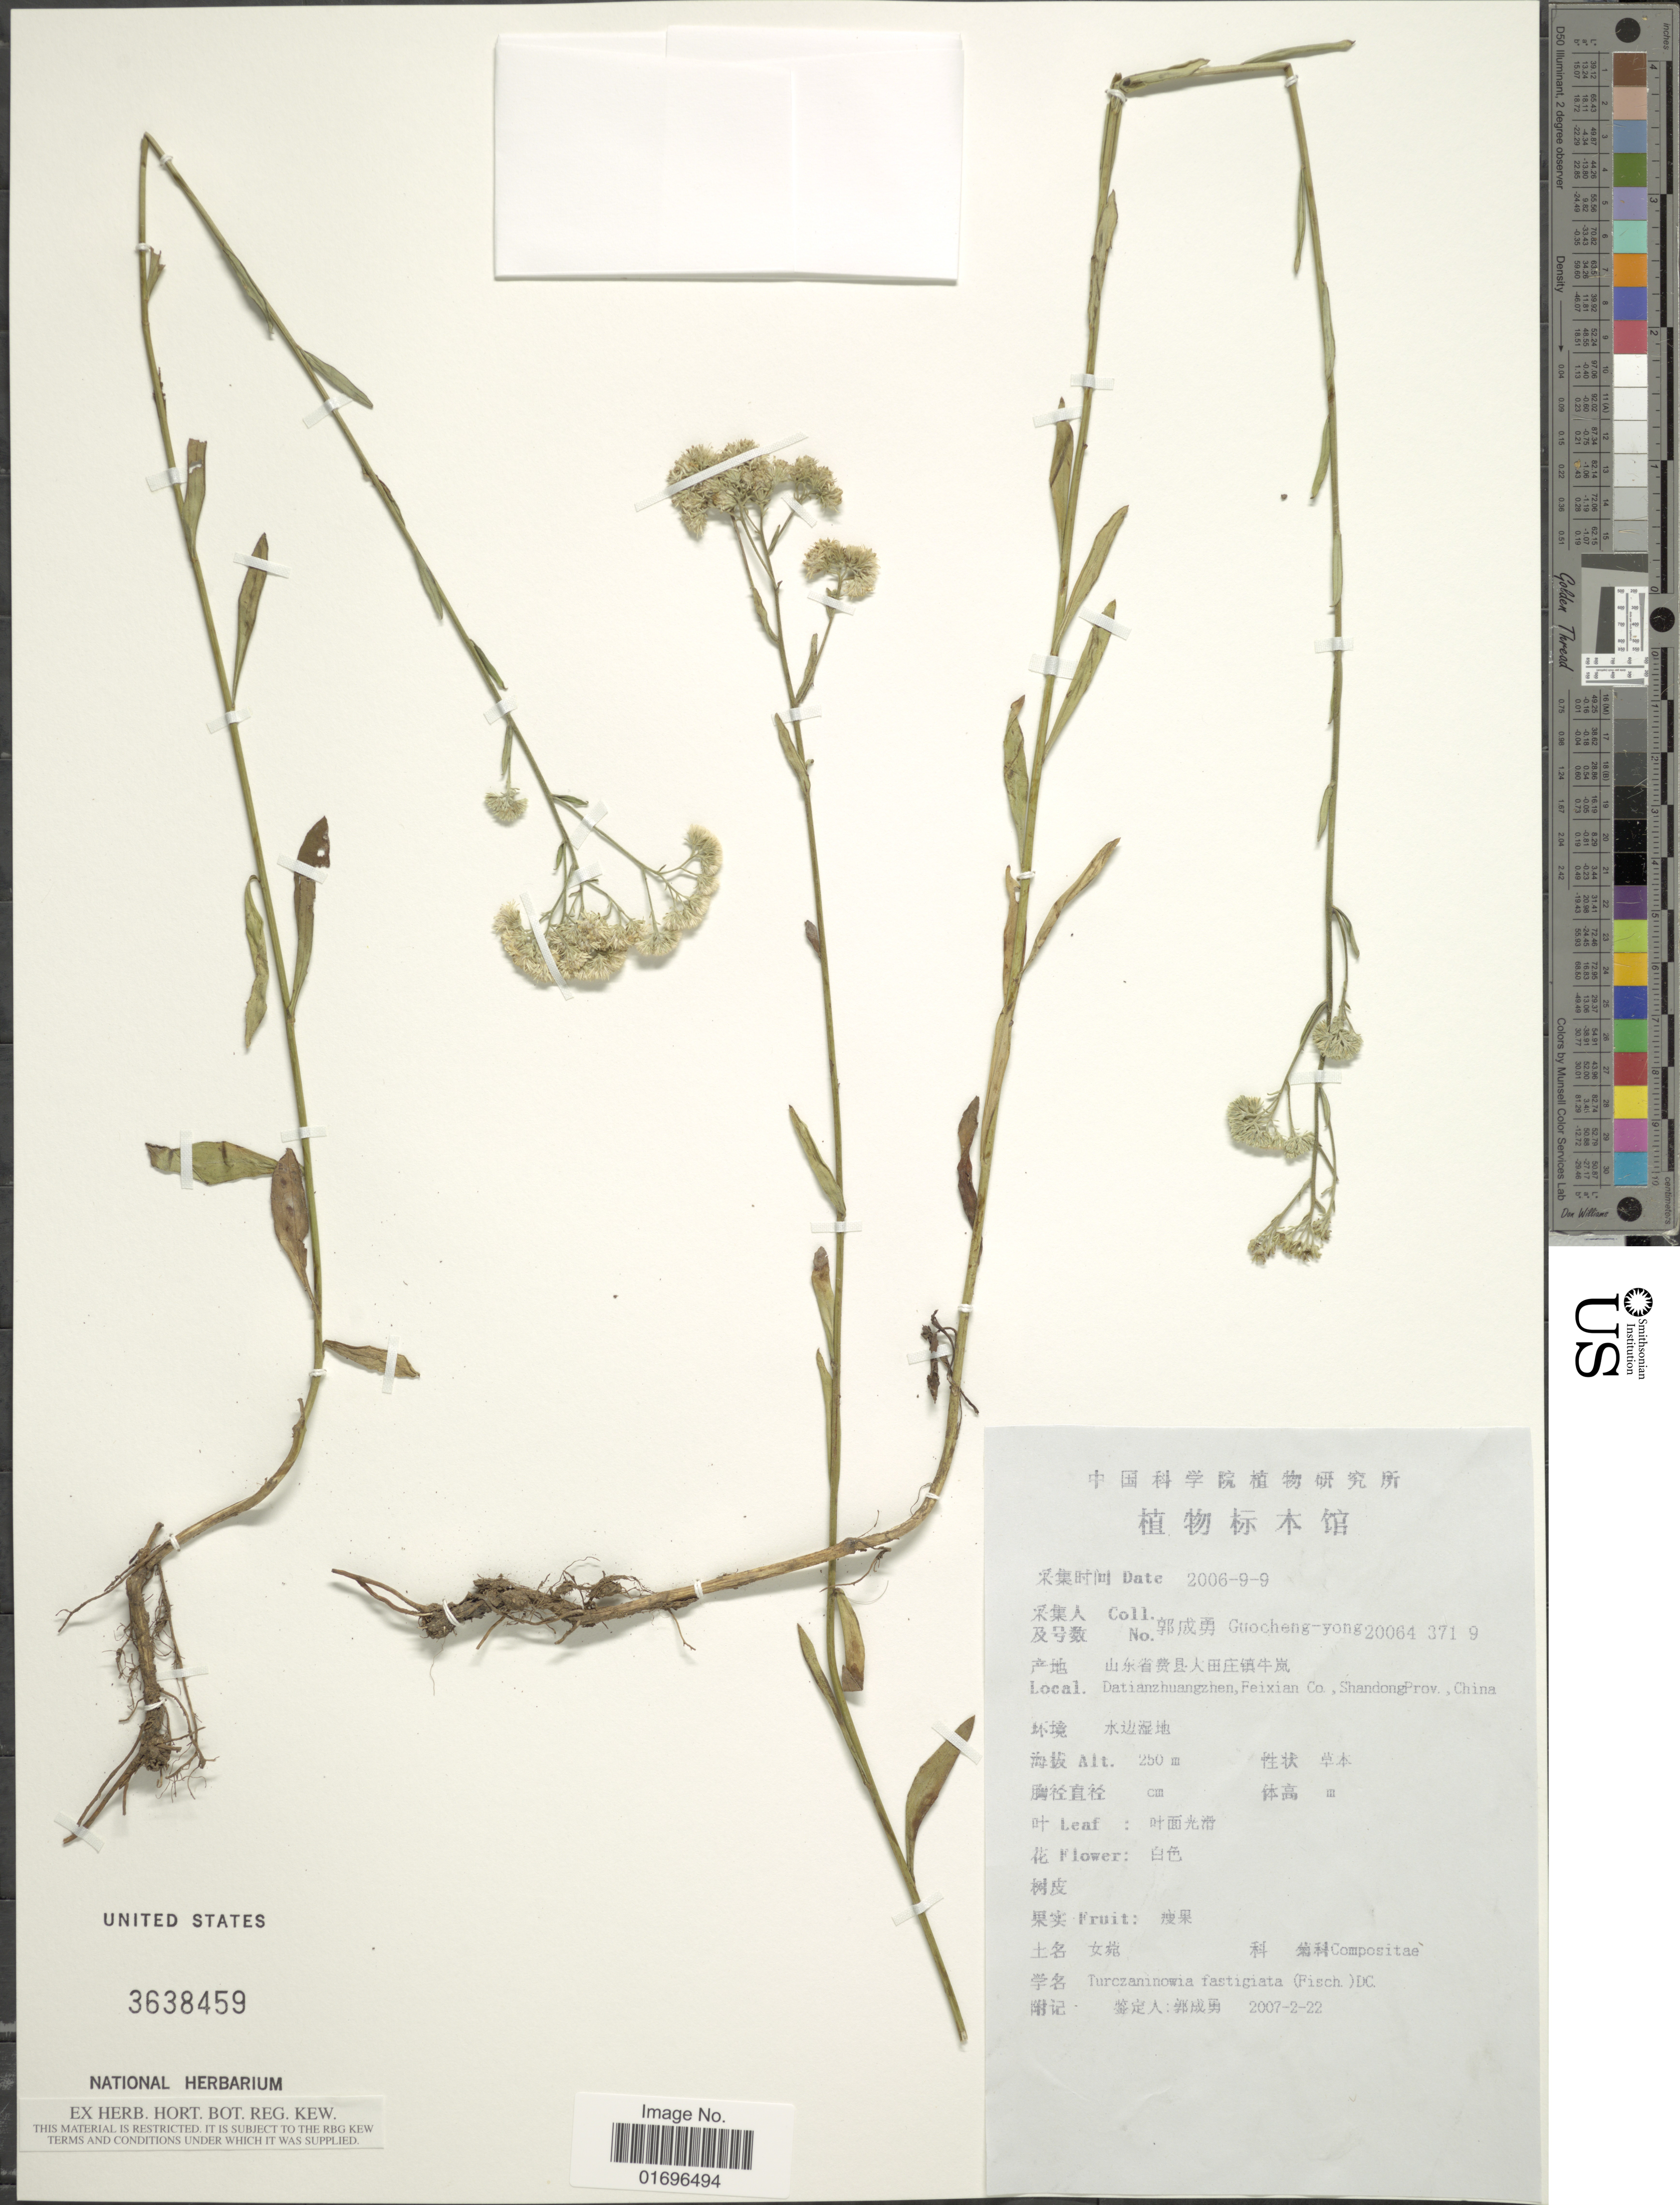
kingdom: Plantae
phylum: Tracheophyta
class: Magnoliopsida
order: Asterales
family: Asteraceae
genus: Aster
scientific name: Aster fastigiatus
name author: Fisch.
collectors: Guo cheng-yong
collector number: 20064-371-9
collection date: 2006-09-09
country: China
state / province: Shandong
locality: Datianzhuangzhen, Feixian Co., Shandong Prov.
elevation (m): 250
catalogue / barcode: US 3638459